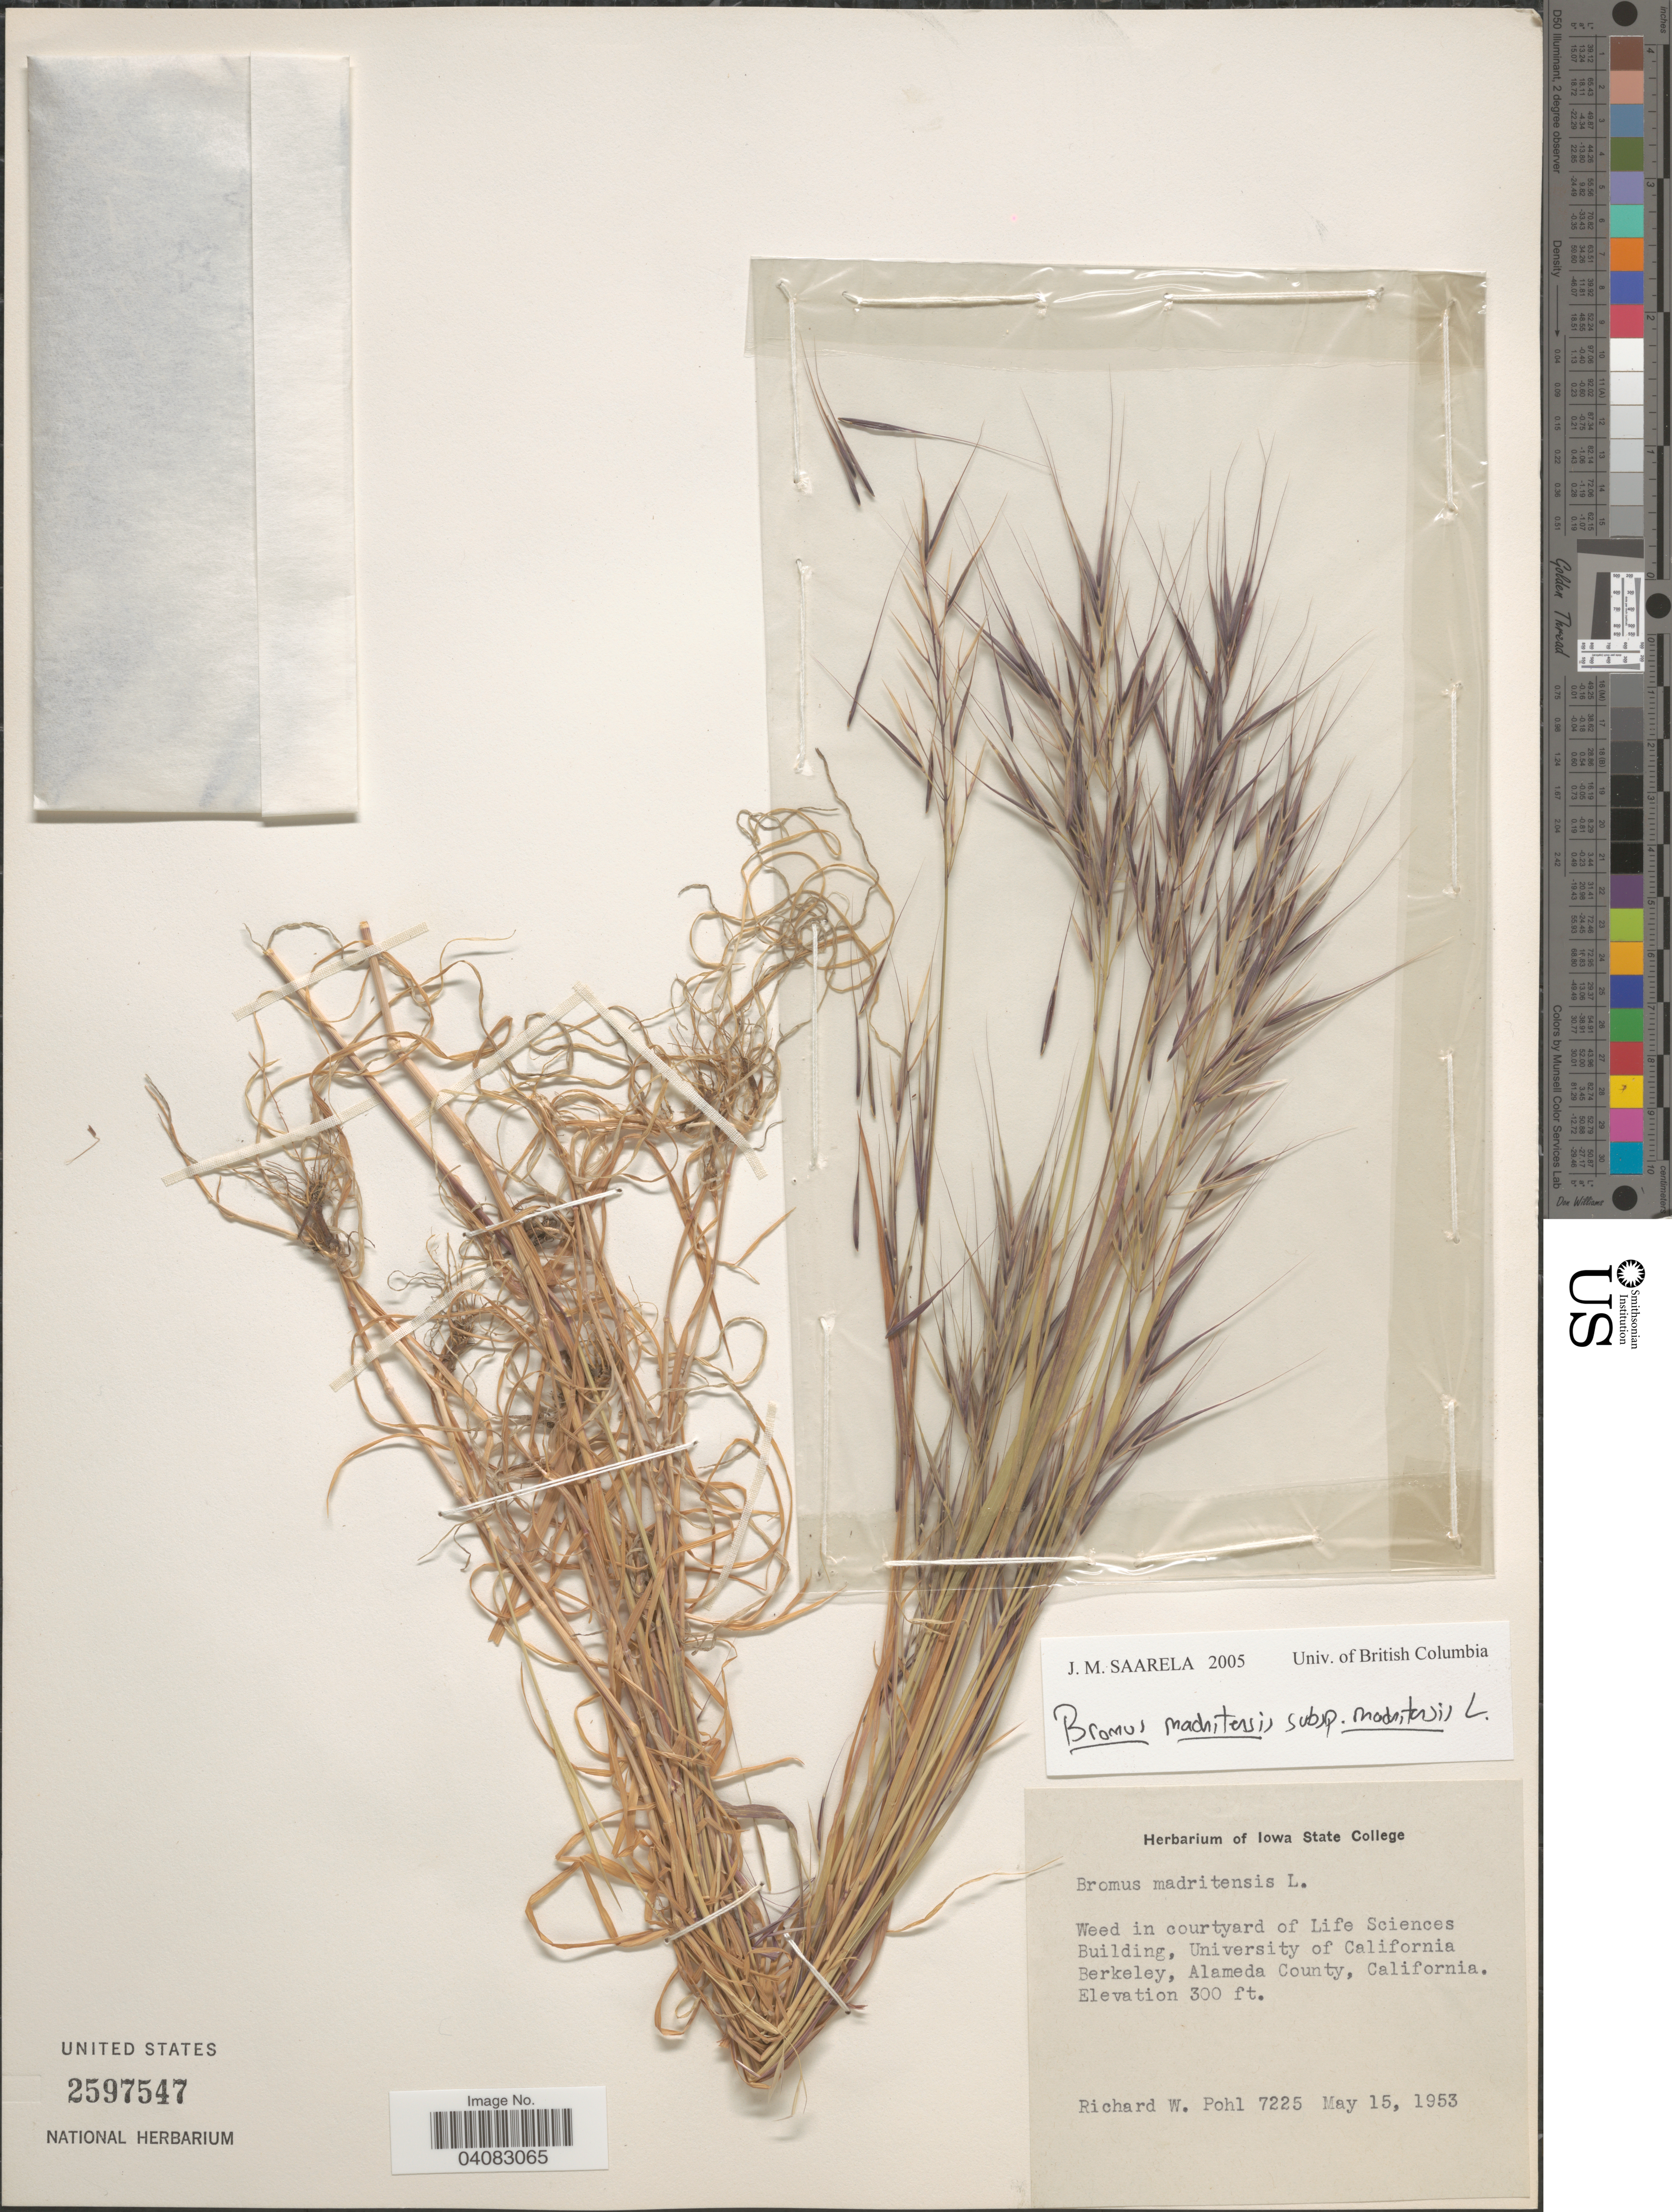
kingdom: Plantae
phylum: Tracheophyta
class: Liliopsida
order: Poales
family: Poaceae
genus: Bromus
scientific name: Bromus madritensis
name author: L.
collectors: R. W. Pohl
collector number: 7225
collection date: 1953-05-15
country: United States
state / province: California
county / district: Alameda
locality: Weed in courtyard of Life Sciences Building, University of California, Berkeley, Alameda County.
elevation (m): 91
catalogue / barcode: US 2597547